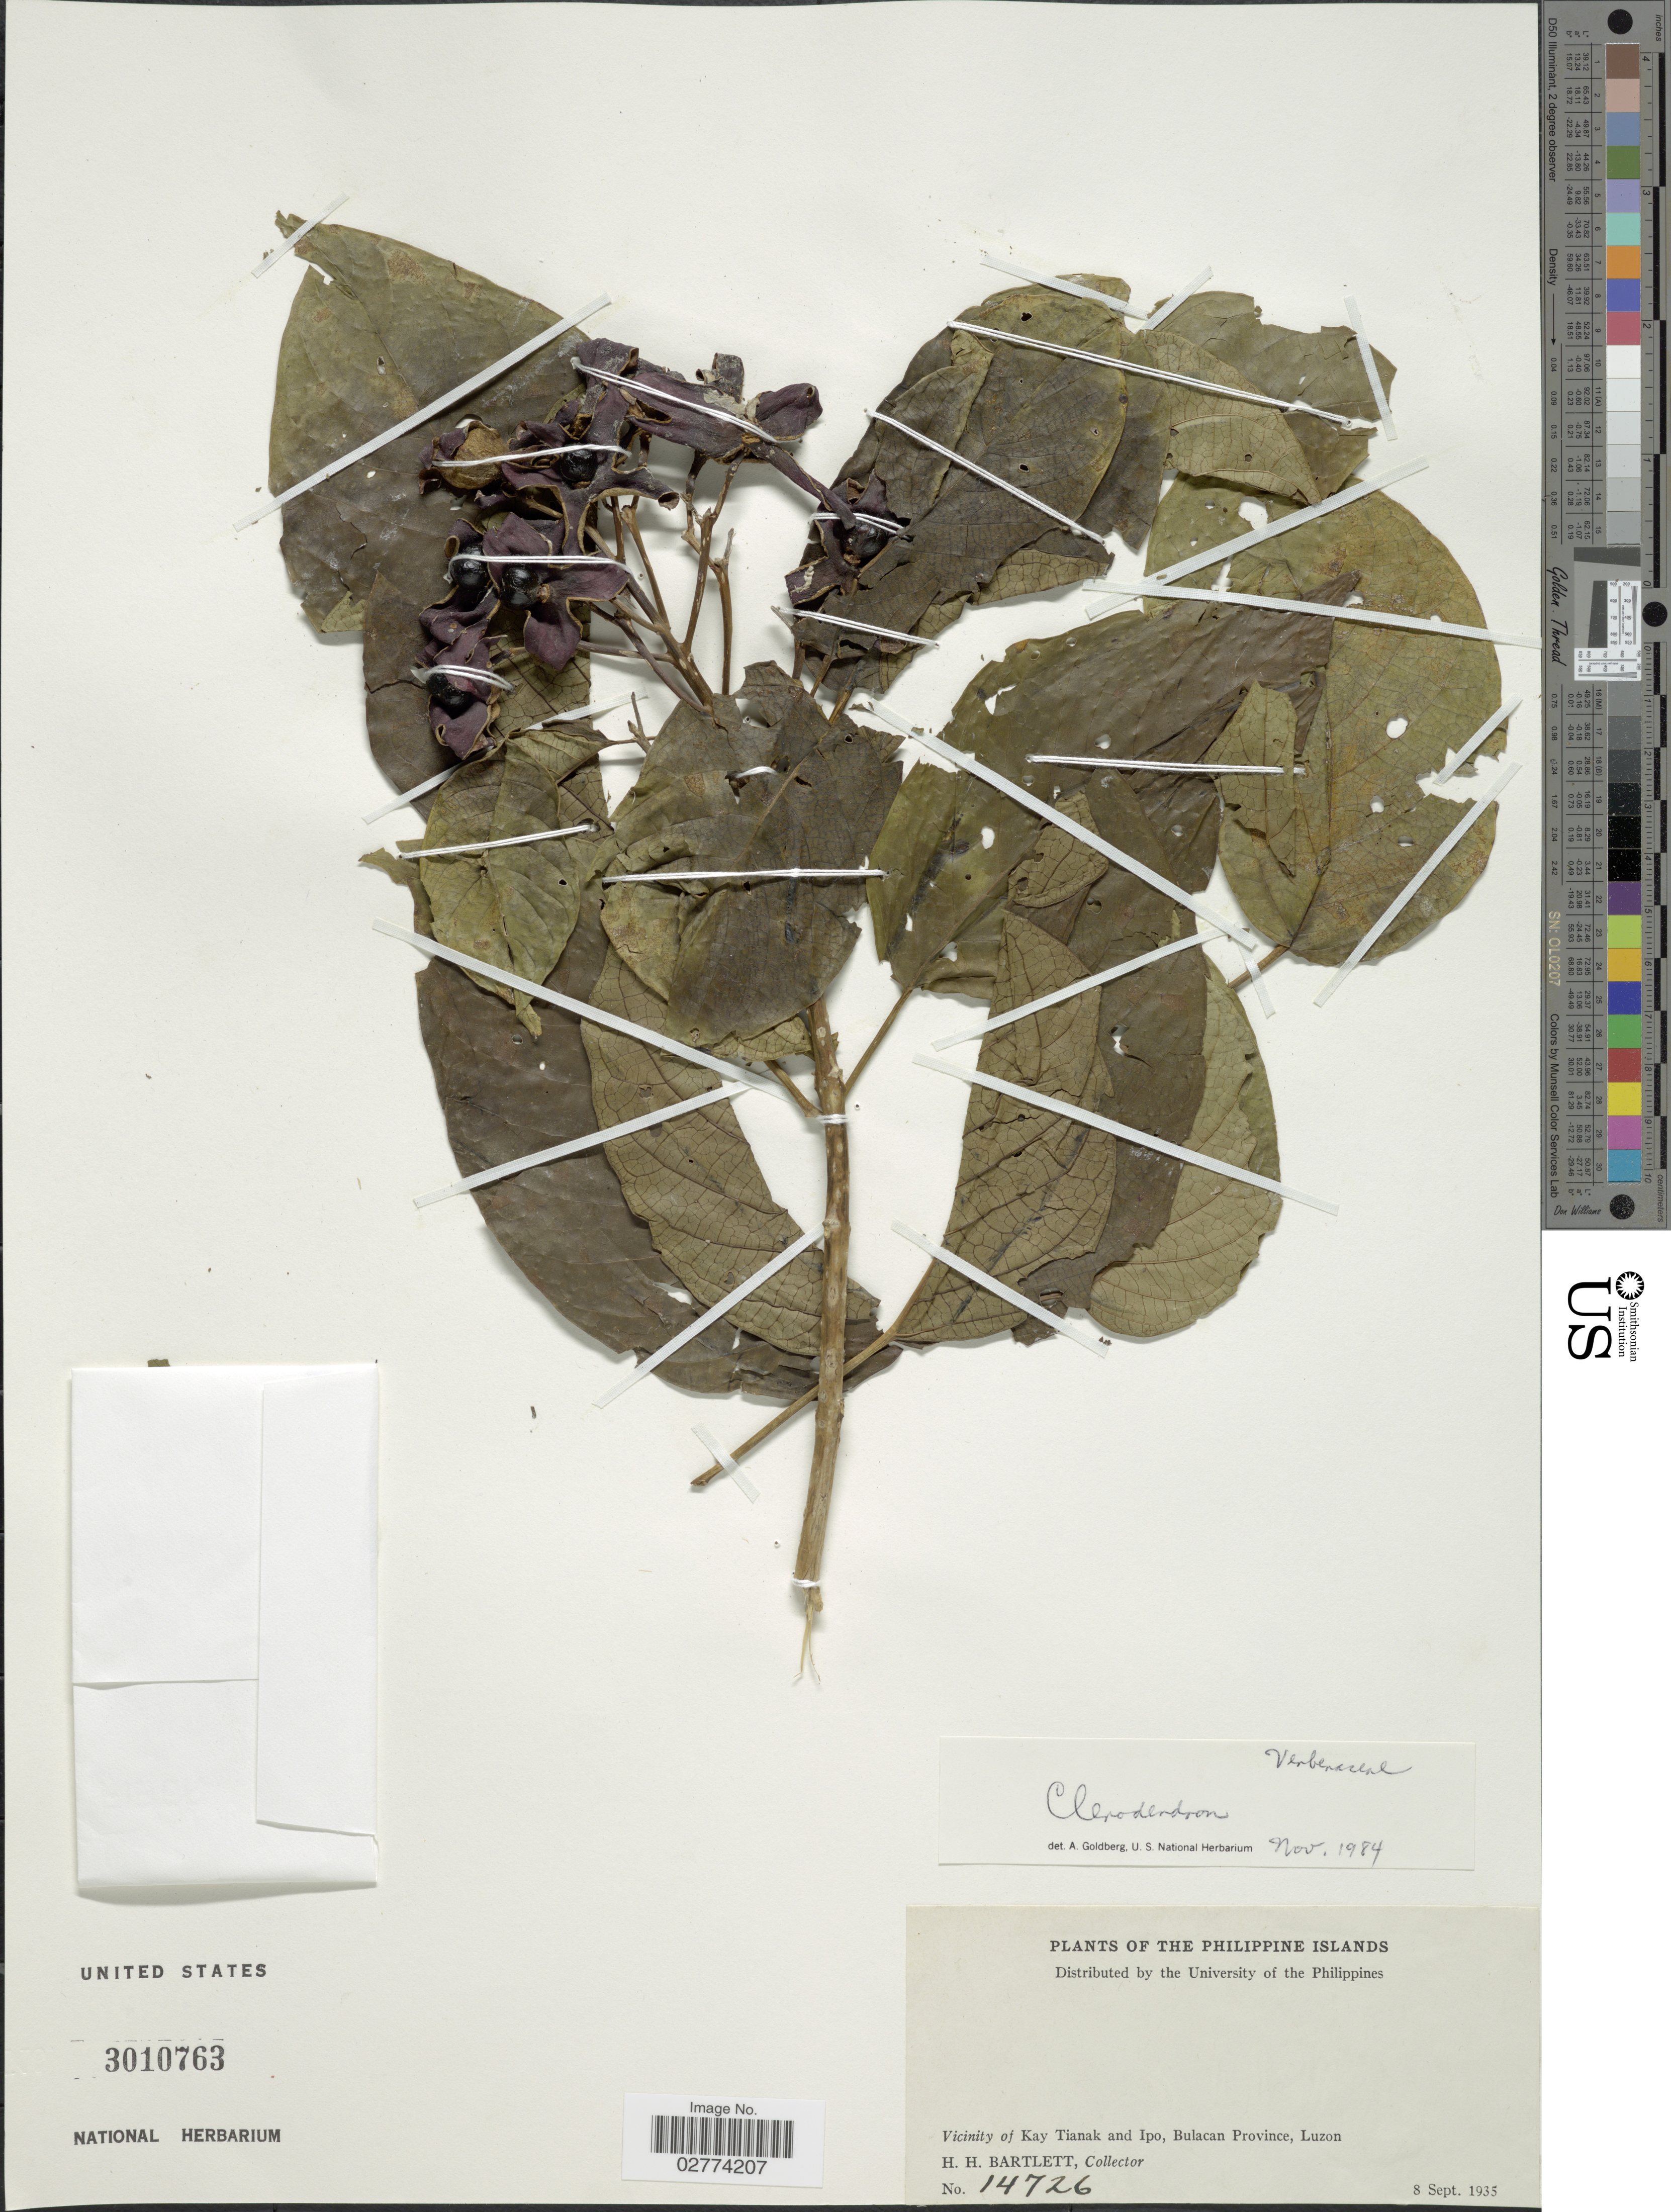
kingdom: Plantae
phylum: Tracheophyta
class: Magnoliopsida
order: Lamiales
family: Lamiaceae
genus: Clerodendrum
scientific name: Clerodendrum sp.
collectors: H. H. Bartlett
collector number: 14726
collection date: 1935-09-08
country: Philippines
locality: The Philippine Islands. Vicinity of Kay Tianak and Ipo, Bulacan Province, Luzon.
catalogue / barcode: US 3010763